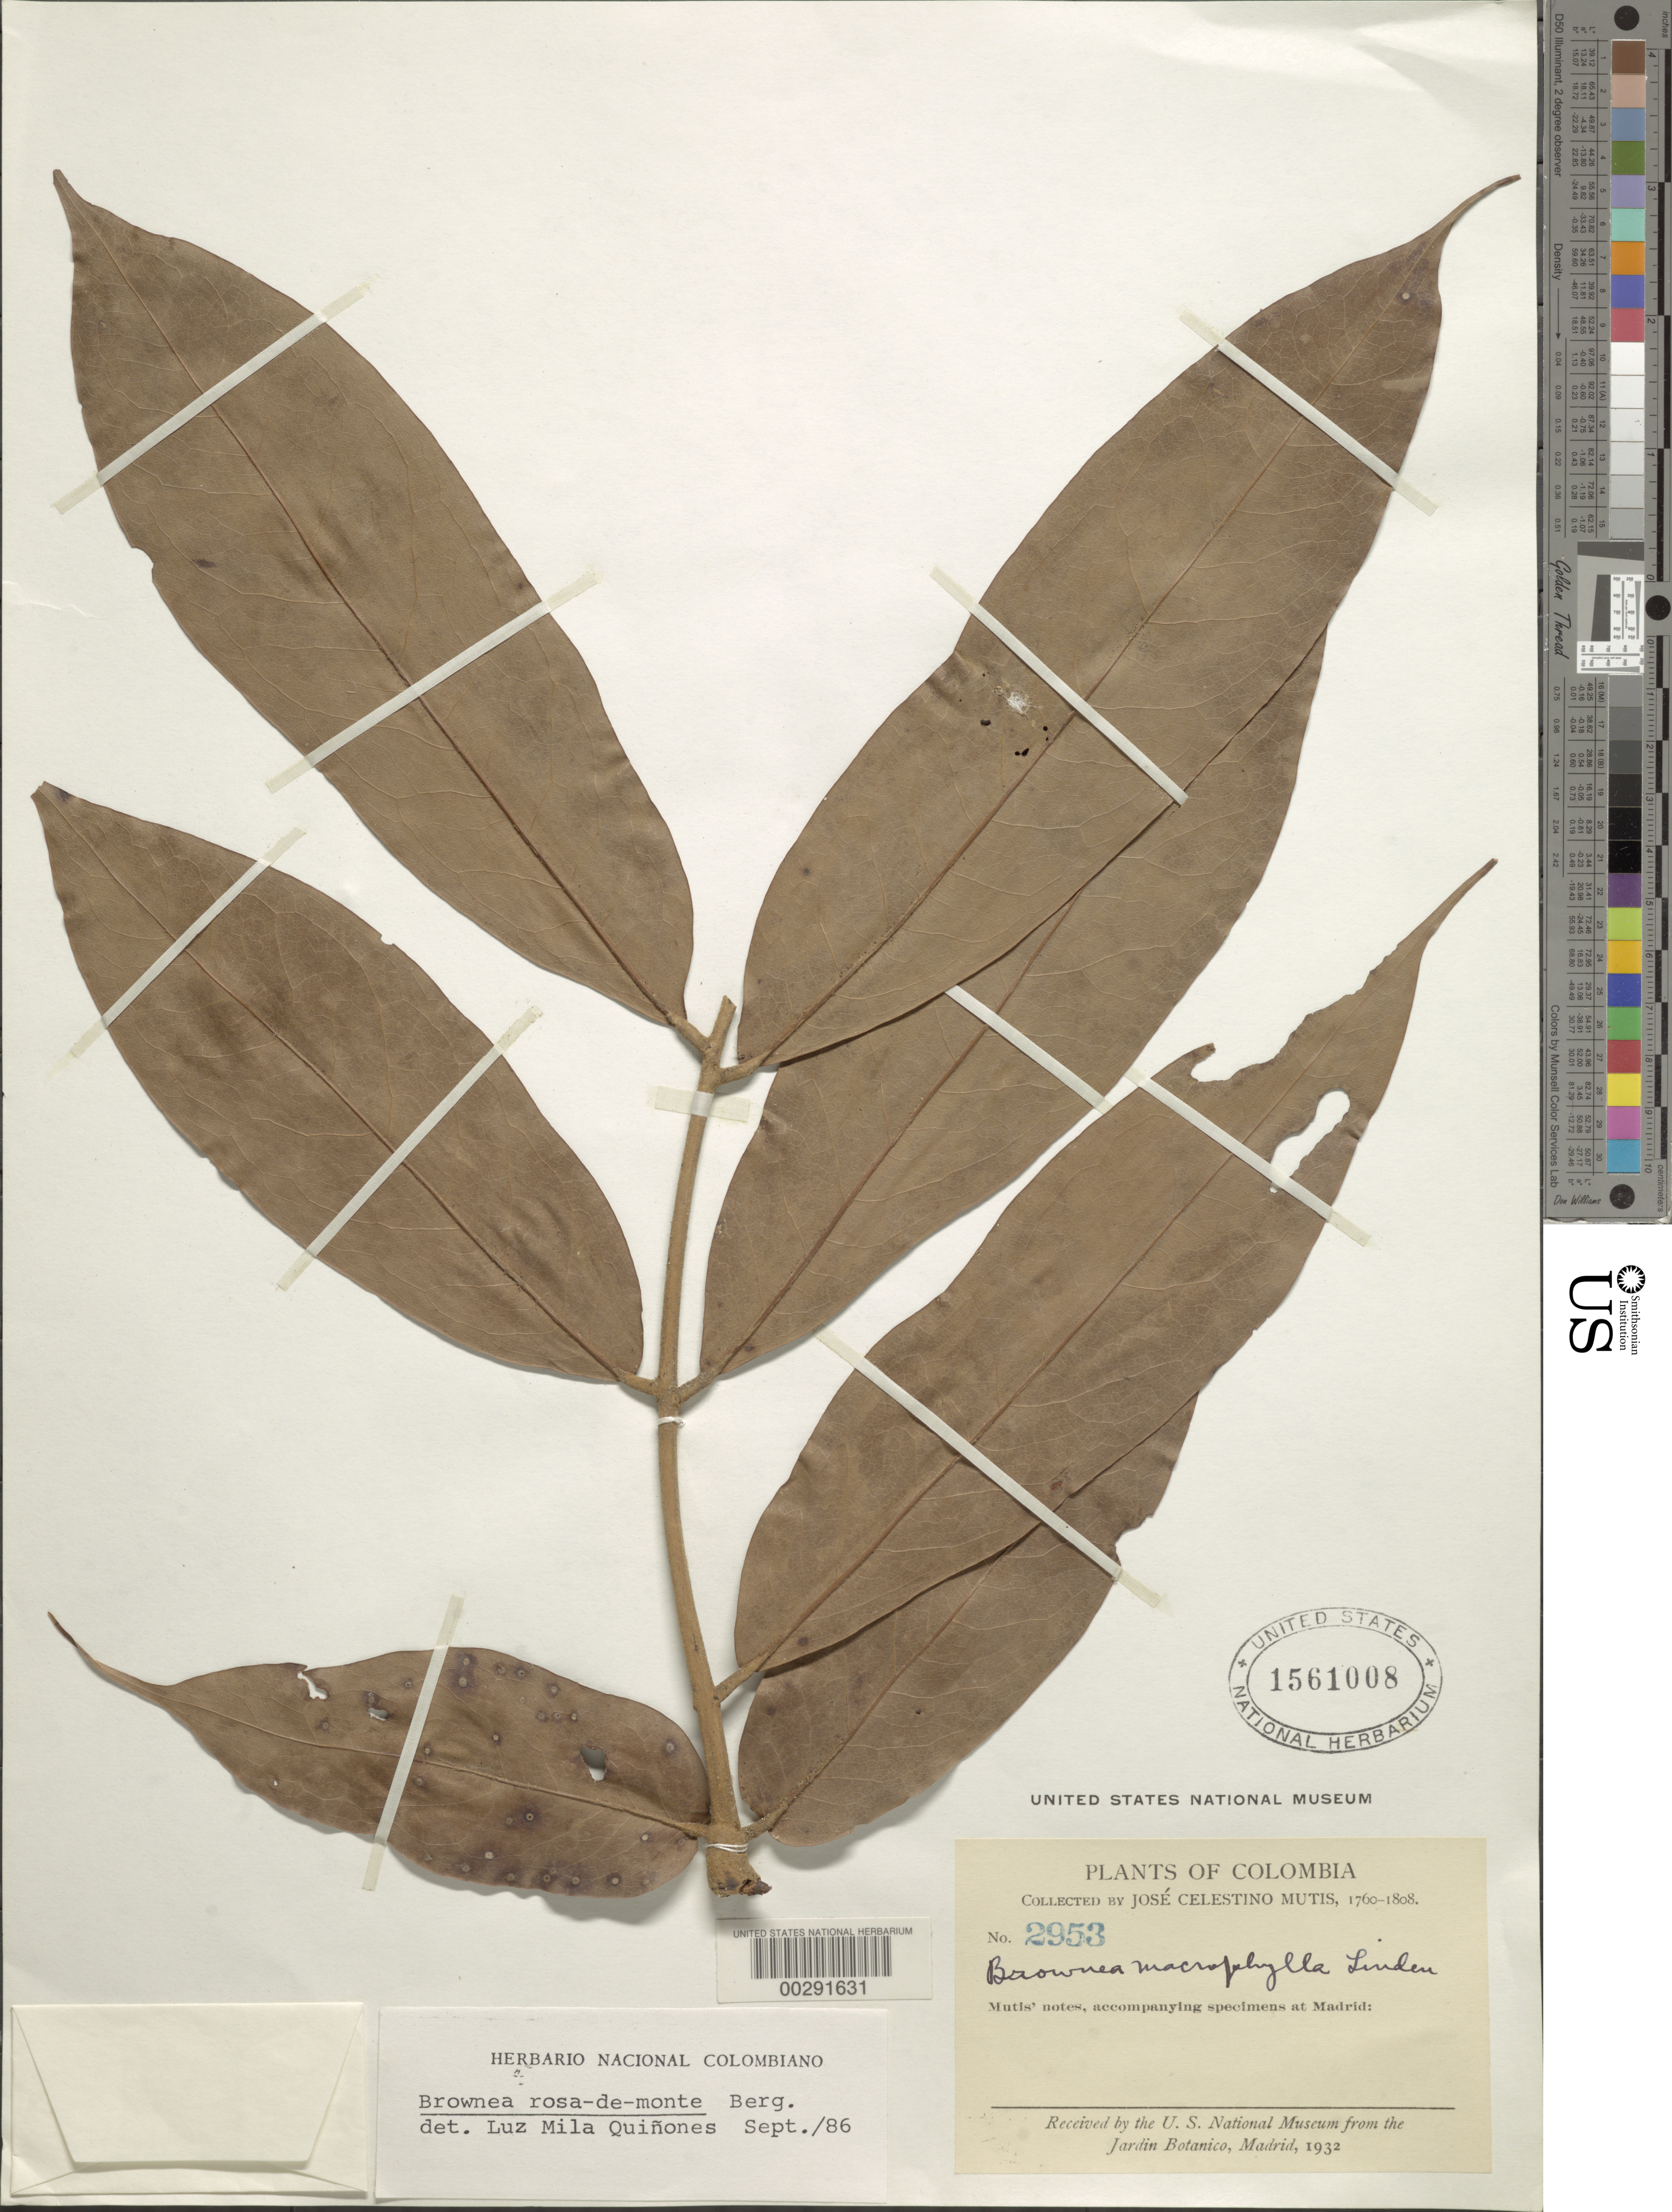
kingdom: Plantae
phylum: Tracheophyta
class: Magnoliopsida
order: Fabales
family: Fabaceae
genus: Brownea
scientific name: Brownea rosa-de-monte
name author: P.J. Bergius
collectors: J. C. B. Mutis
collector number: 2953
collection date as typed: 1760 to -- -- 1808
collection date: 1760/1808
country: Colombia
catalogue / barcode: US 1561008